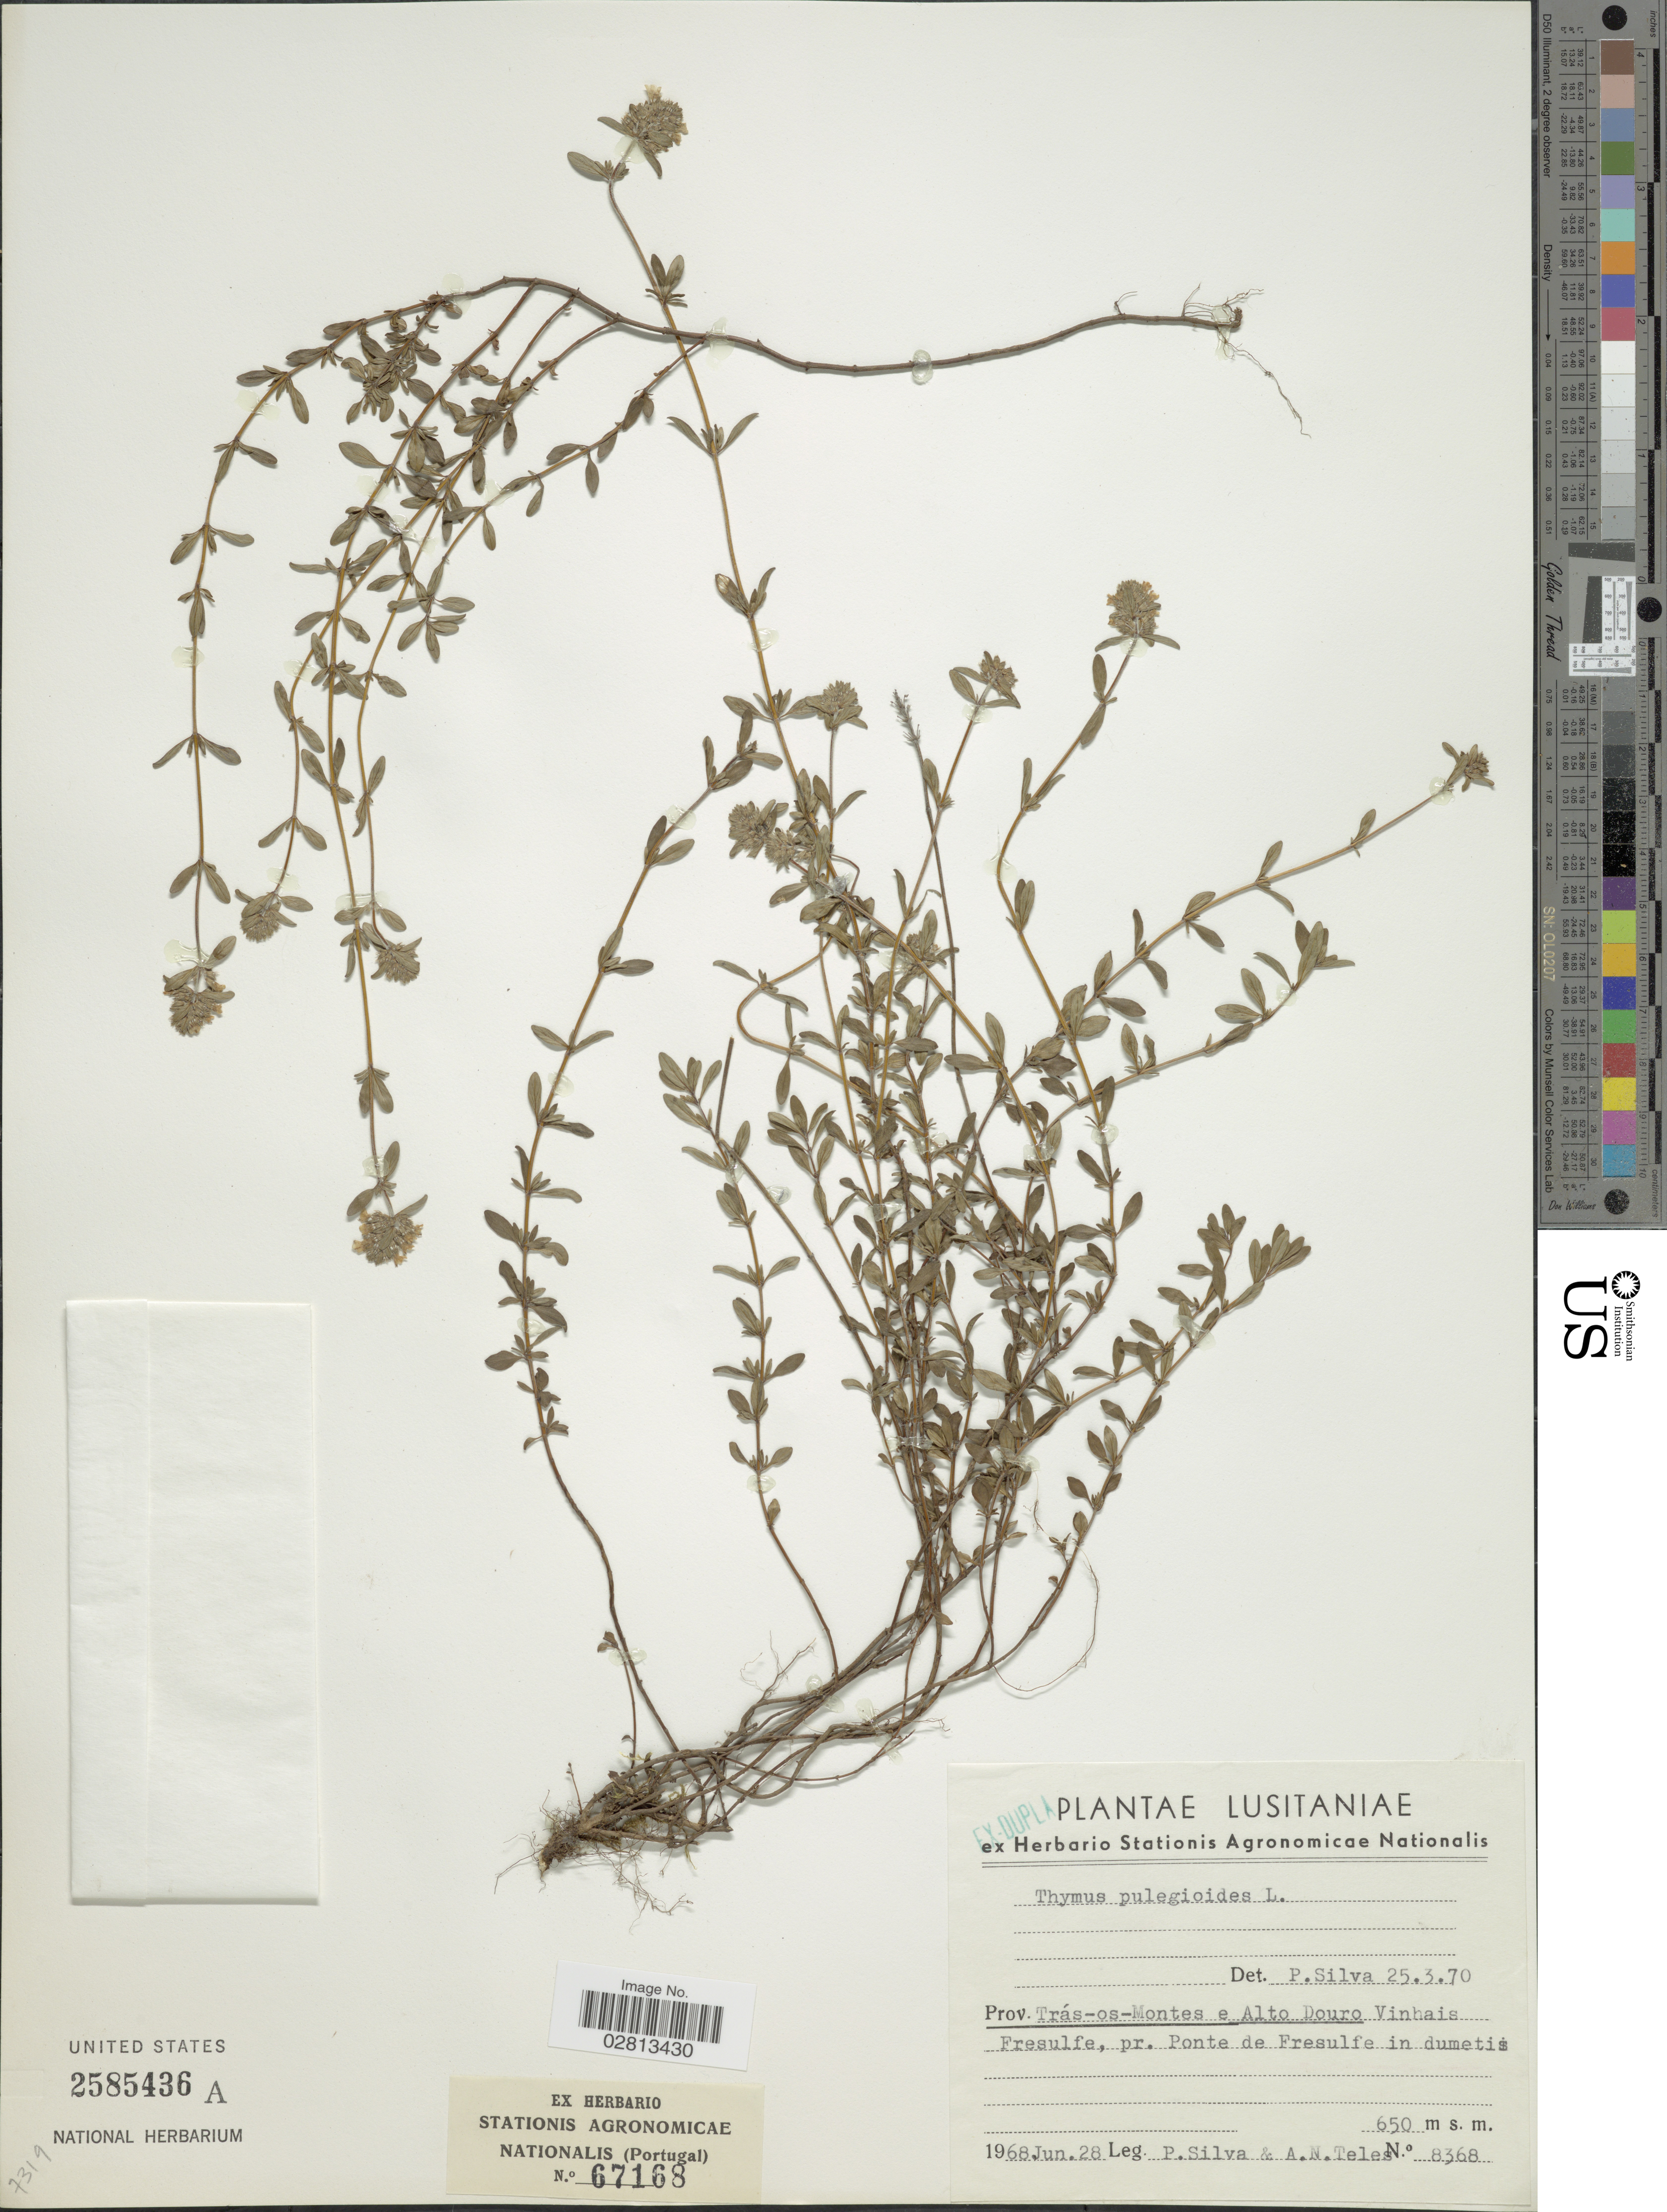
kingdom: Plantae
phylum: Tracheophyta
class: Magnoliopsida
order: Lamiales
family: Lamiaceae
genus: Thymus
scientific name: Thymus pulegioides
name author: L.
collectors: P. Silva & A. Teles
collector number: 8368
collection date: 1968-06-28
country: Portugal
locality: Lusitaniae. Prov. Trás-os-Montes e Alto Douro Vinhais Fresulfe, pr. Ponte de Fresulfe in dumetis.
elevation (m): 650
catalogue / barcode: US 2585436A